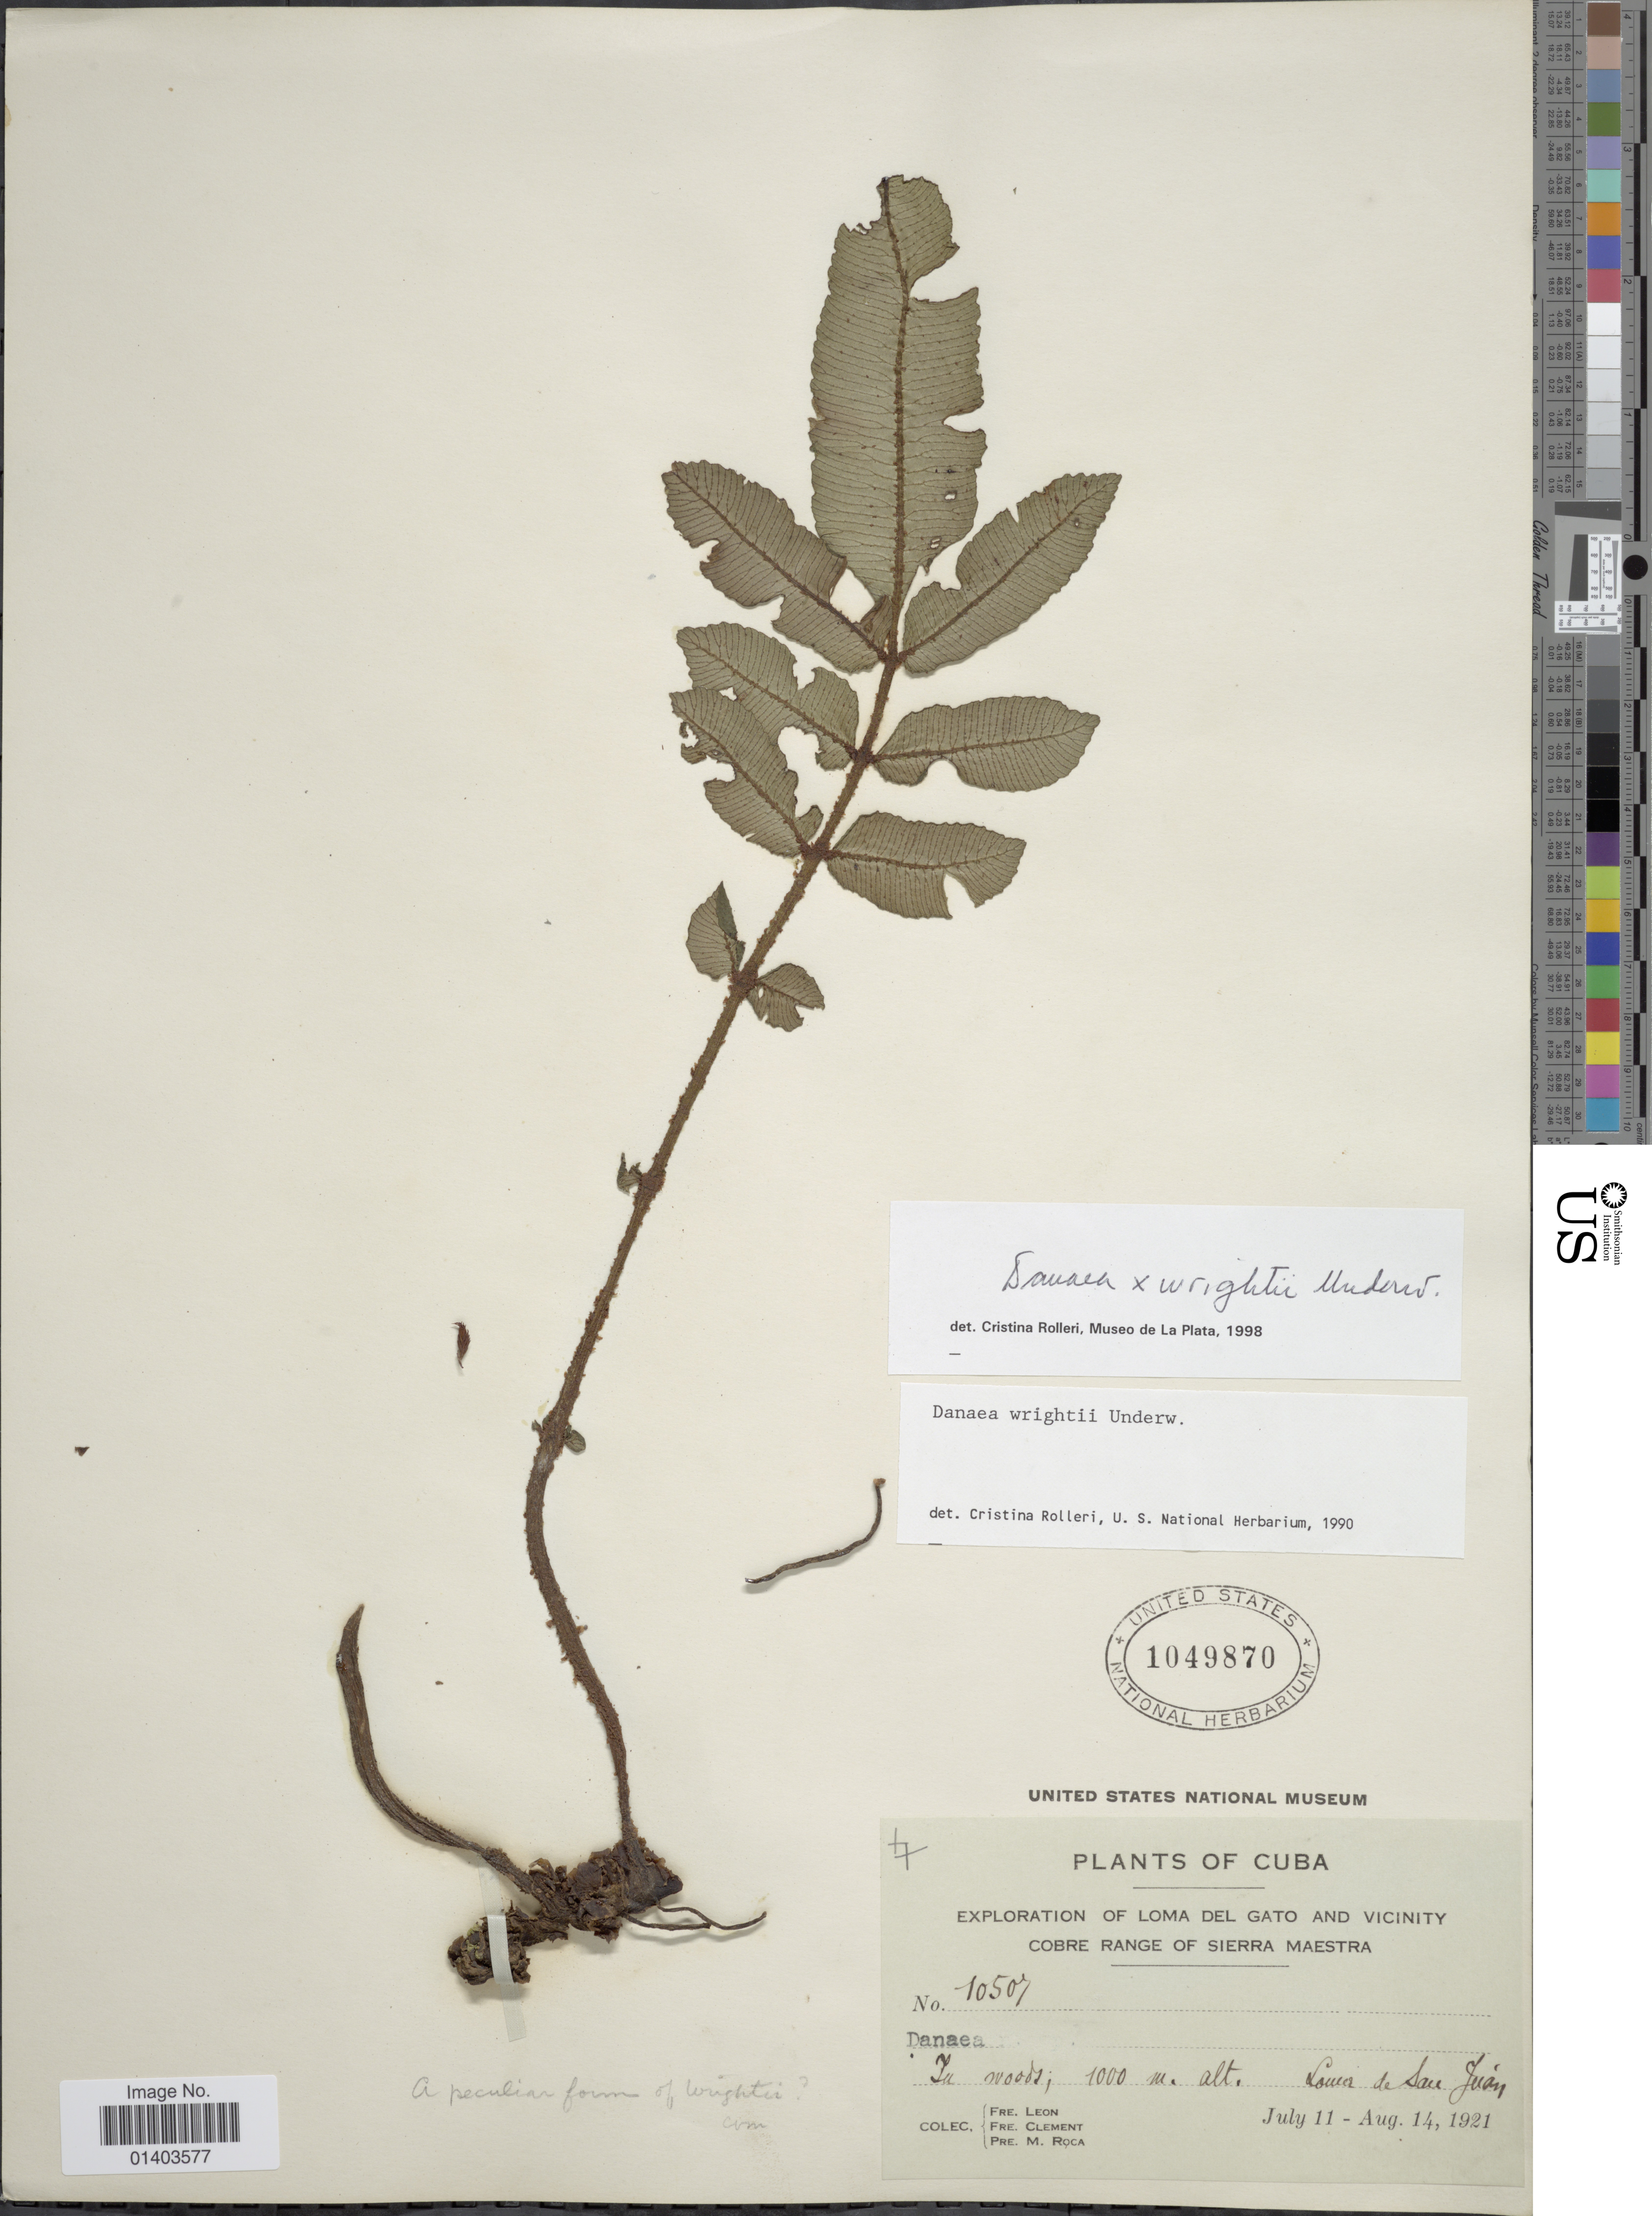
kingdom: Plantae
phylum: Tracheophyta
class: Polypodiopsida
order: Marattiales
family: Marattiaceae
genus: Danaea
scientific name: Danaea x wrightii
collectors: F. Leon, B. Clement & P. Roca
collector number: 10507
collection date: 1921-07-11/1921-08-14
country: Cuba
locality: Loma del gato and vicinity Cobre Range of Sierra Maestra, Loma de San Juan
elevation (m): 1000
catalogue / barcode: US 1049870